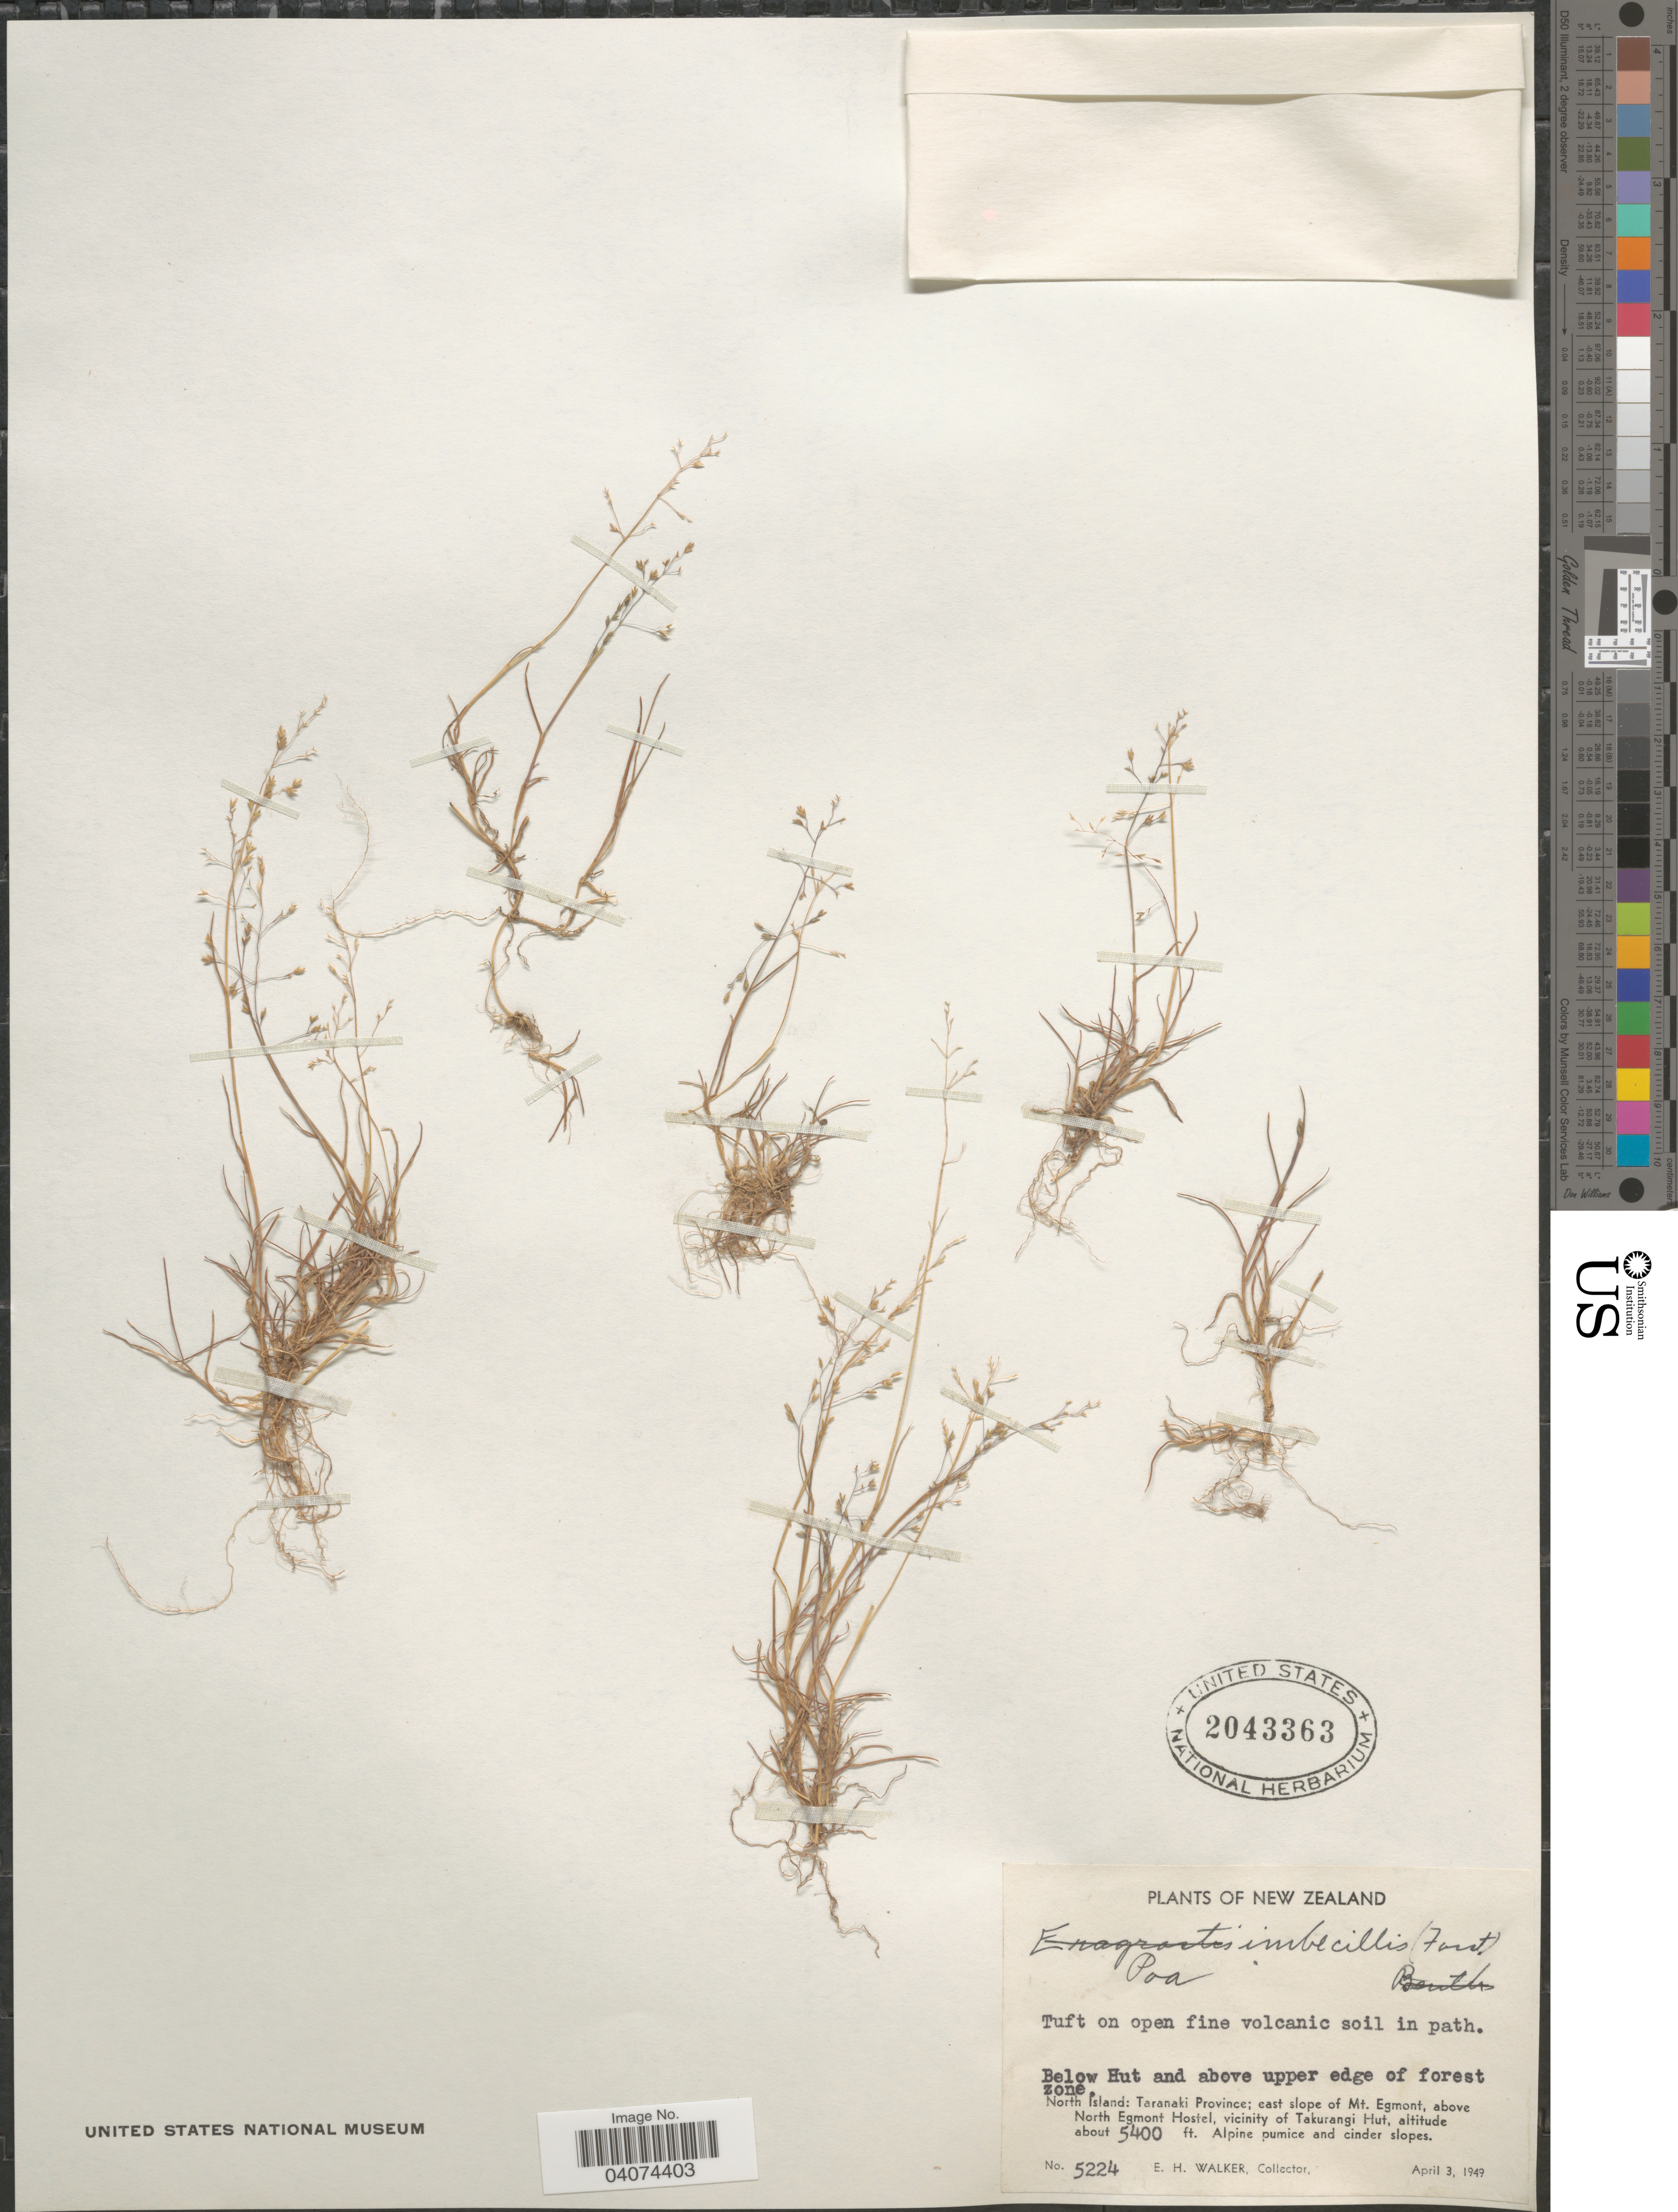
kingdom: Plantae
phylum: Tracheophyta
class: Liliopsida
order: Poales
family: Poaceae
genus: Poa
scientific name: Poa imbecilla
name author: Sol. ex Spreng.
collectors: E. H. Walker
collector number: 5224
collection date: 1949-04-03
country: New Zealand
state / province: Taranaki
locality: Below Hut and above upper edge of forest zone. North Island: east slope of Mt. Egmont, above North Egmont Hostel, vicinity of Takurangi Hut. Alpine pumice and cinder slopes.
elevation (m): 1646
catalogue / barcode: US 2043363